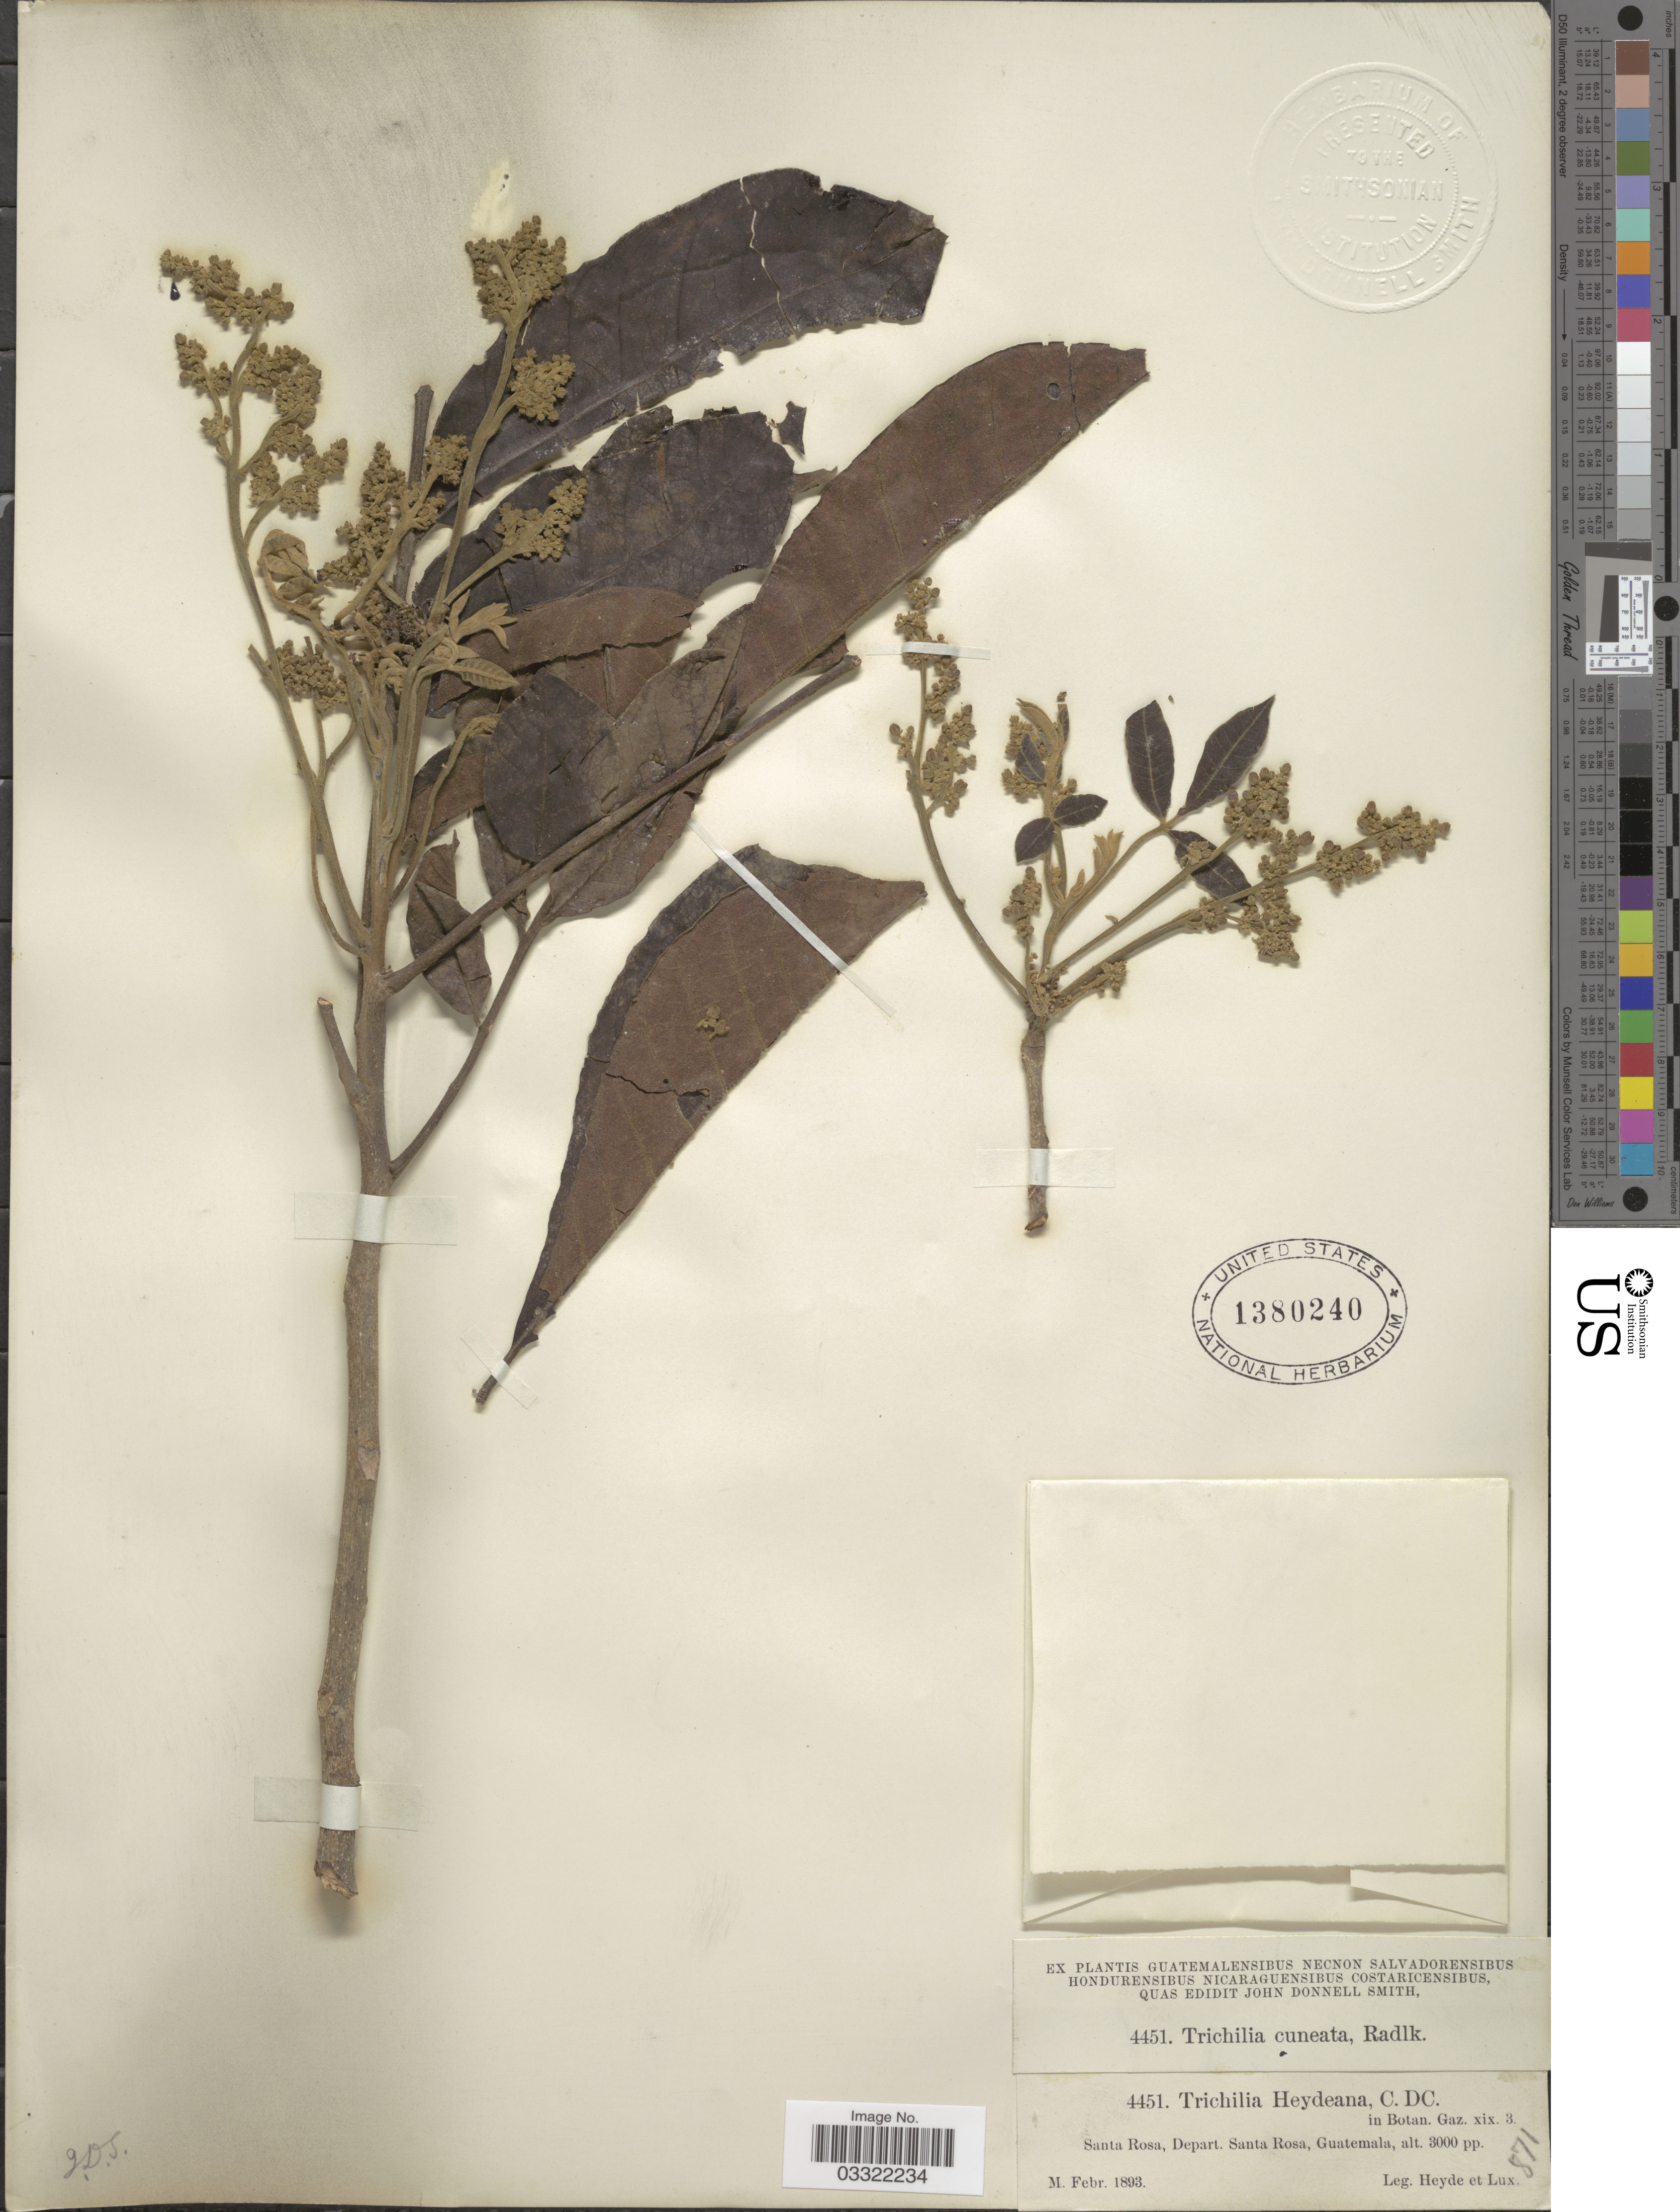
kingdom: Plantae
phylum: Tracheophyta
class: Magnoliopsida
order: Sapindales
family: Meliaceae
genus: Trichilia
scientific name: Trichilia cuneata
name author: Radlk.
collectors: Heyde & Lux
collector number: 4451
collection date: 1893-02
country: Guatemala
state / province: Santa Rosa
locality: Santa Rosa, Depart. Santa Rosa.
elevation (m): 914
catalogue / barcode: US 1380240